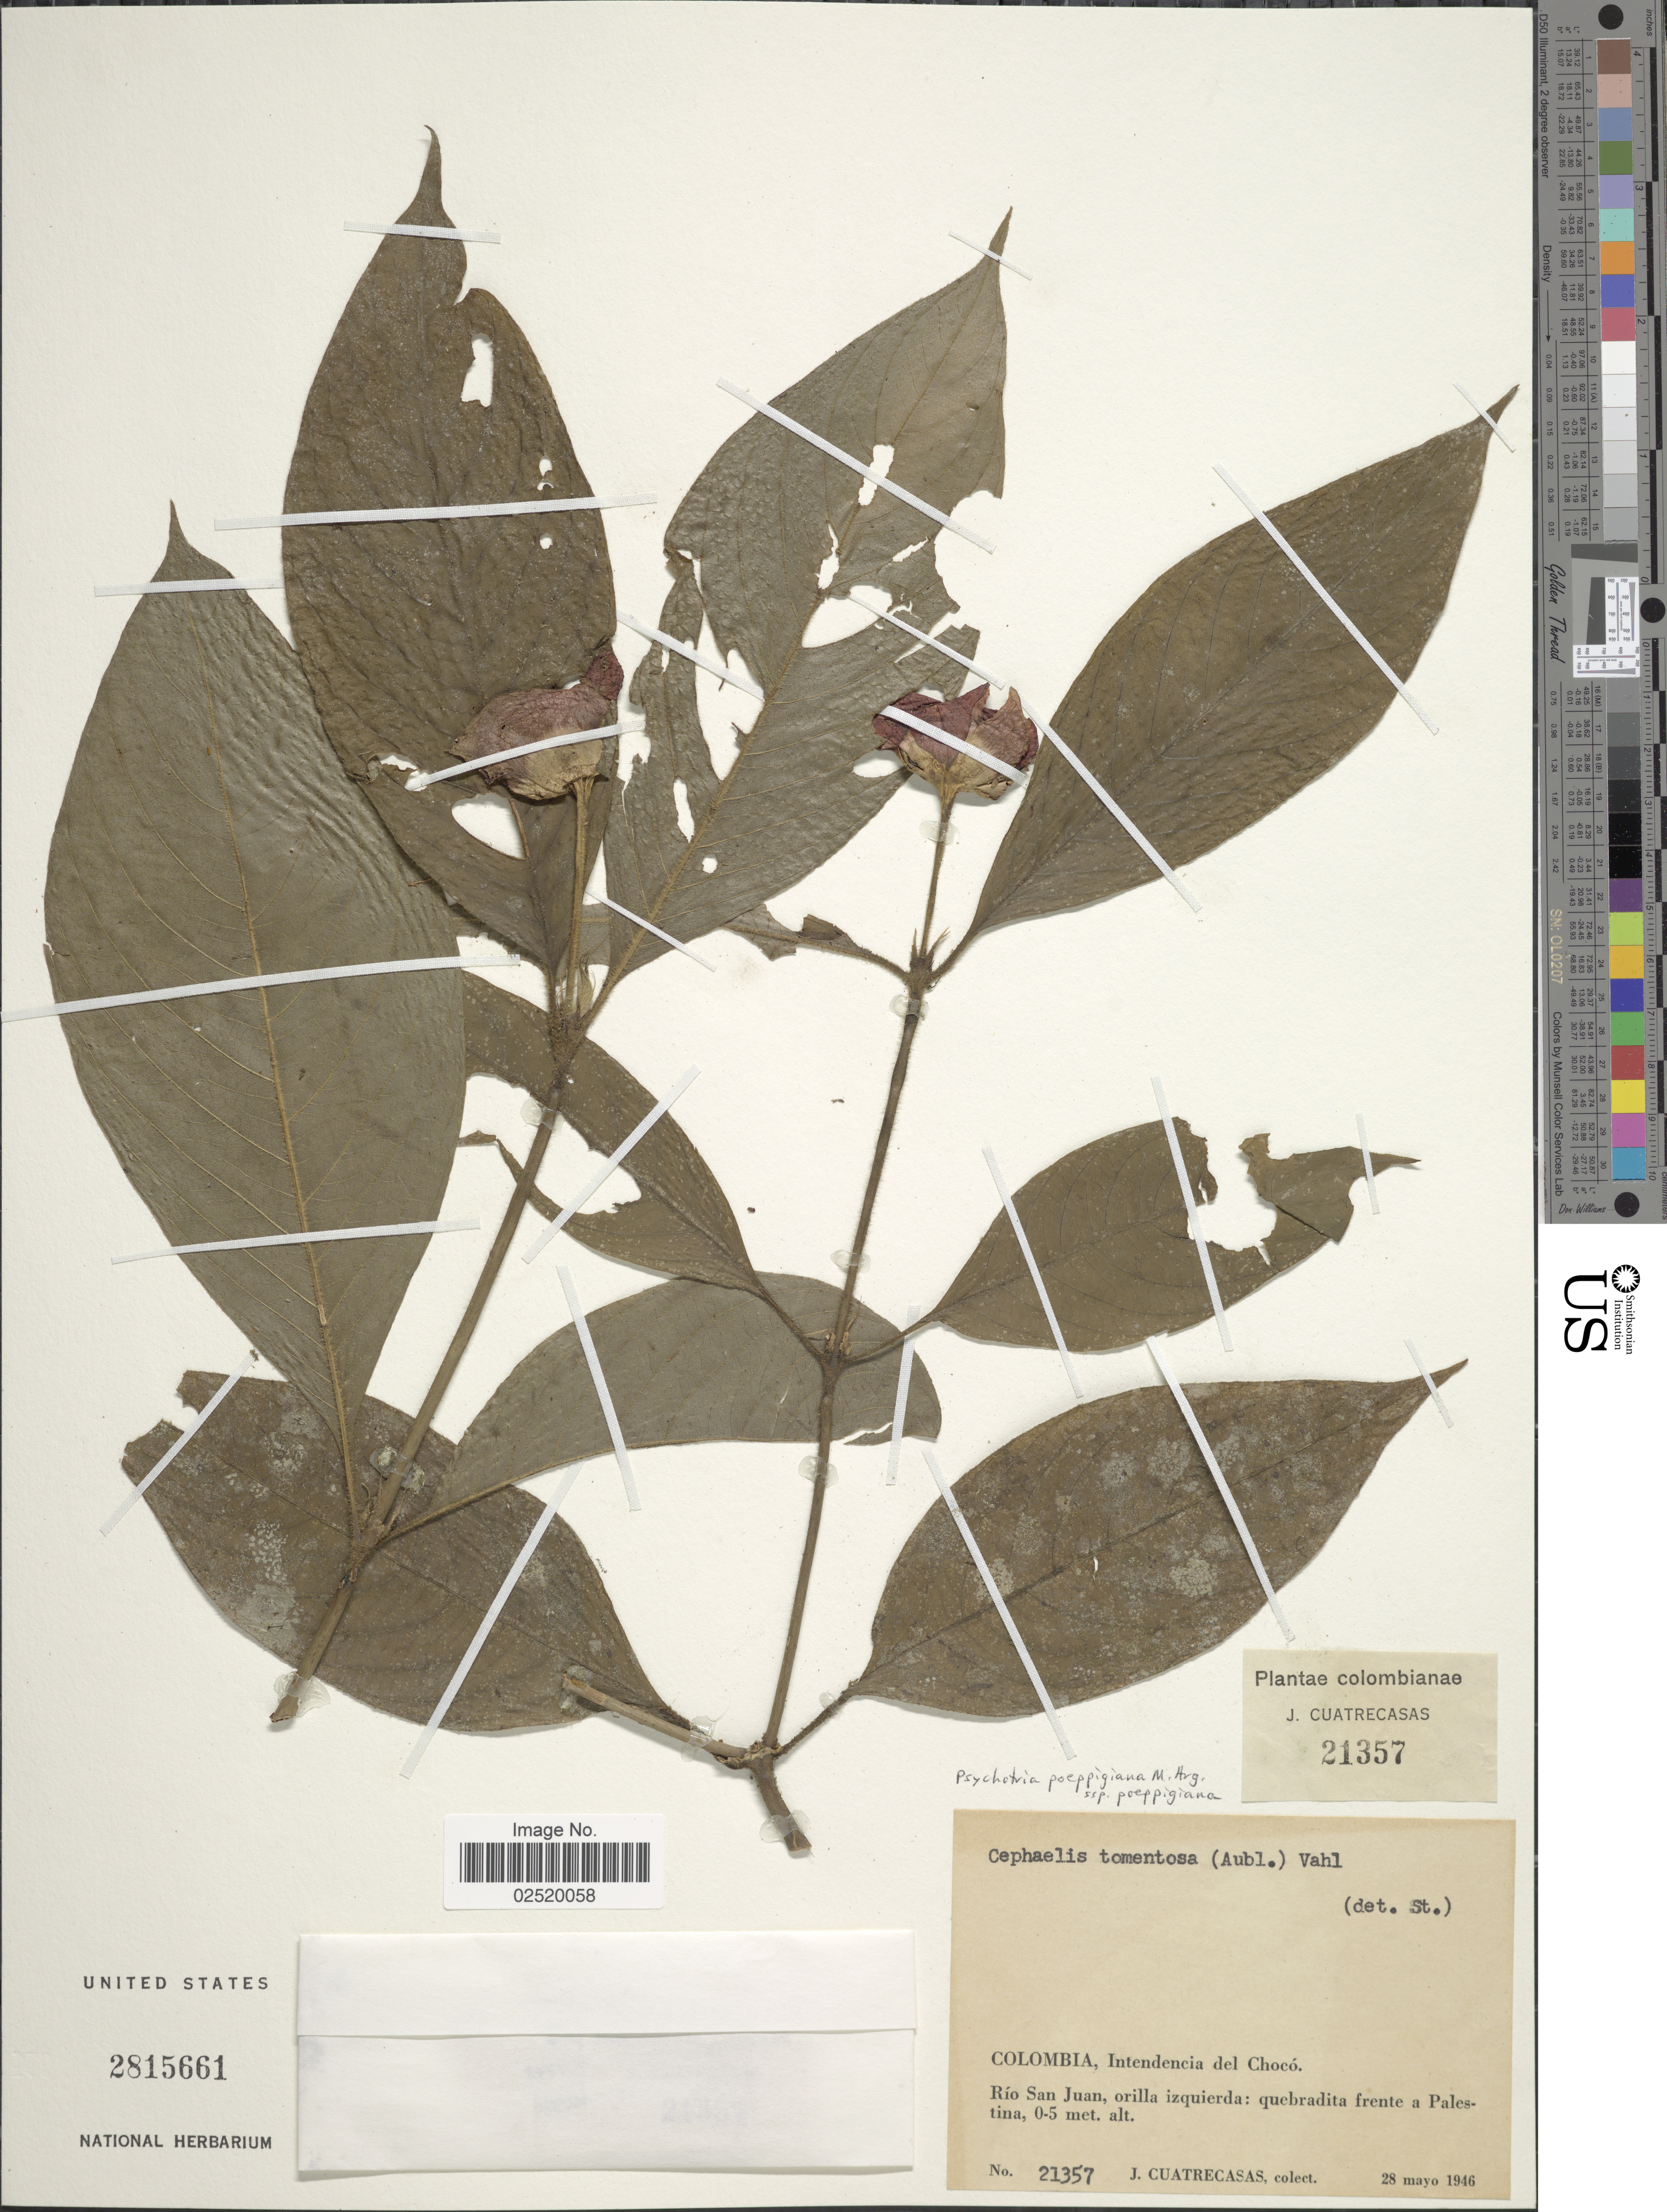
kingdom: Plantae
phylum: Tracheophyta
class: Magnoliopsida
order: Gentianales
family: Rubiaceae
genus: Psychotria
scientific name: Psychotria poeppigiana subsp. poeppigiana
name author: Müll. Arg.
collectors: J. Cuatrecasas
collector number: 21357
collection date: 1946-05-28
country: Colombia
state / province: Chocó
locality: Colombia, Intendencia del Choco, Rio San Juan, orilla izquierda: quebrada frente a Palestina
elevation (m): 0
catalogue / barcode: US 2815661